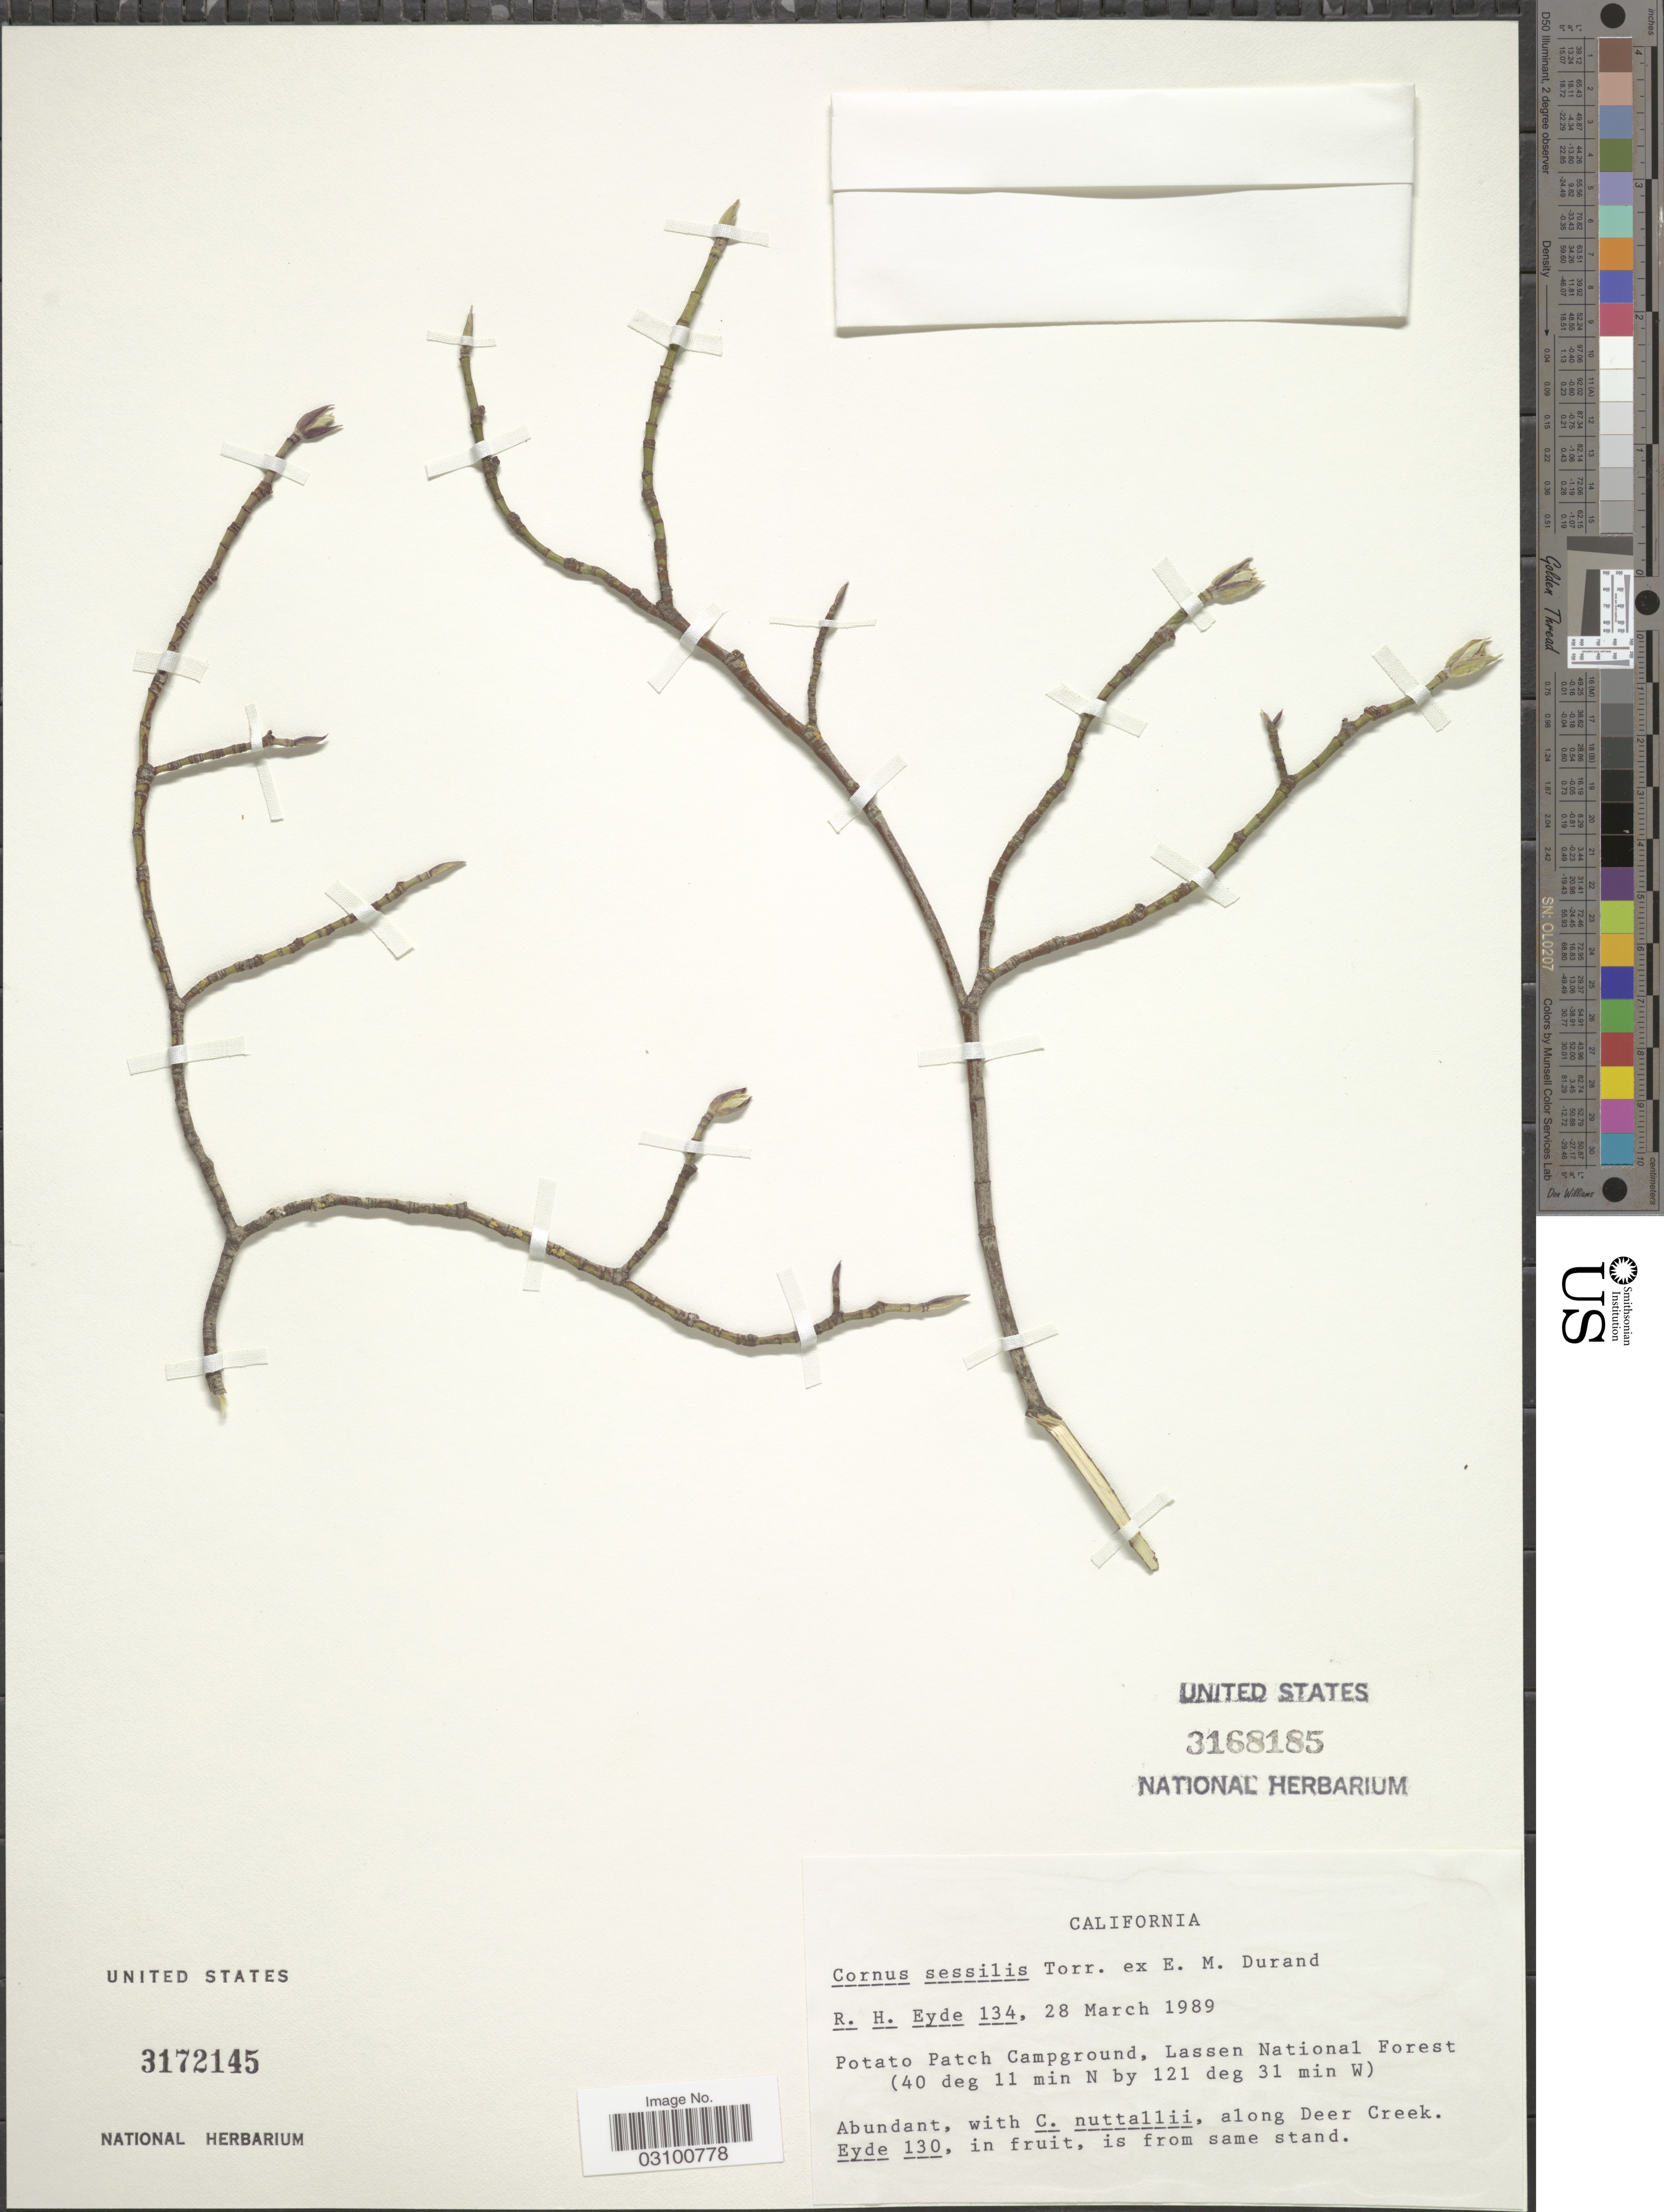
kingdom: Plantae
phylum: Tracheophyta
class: Magnoliopsida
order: Cornales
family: Cornaceae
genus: Cornus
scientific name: Cornus sessilis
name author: Torr. ex Durand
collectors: R. H. Eyde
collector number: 134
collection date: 1989-03-28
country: United States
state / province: California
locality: Potato Patch Campground, Lassen National Forest, along Deer Creek.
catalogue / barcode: US 3168185